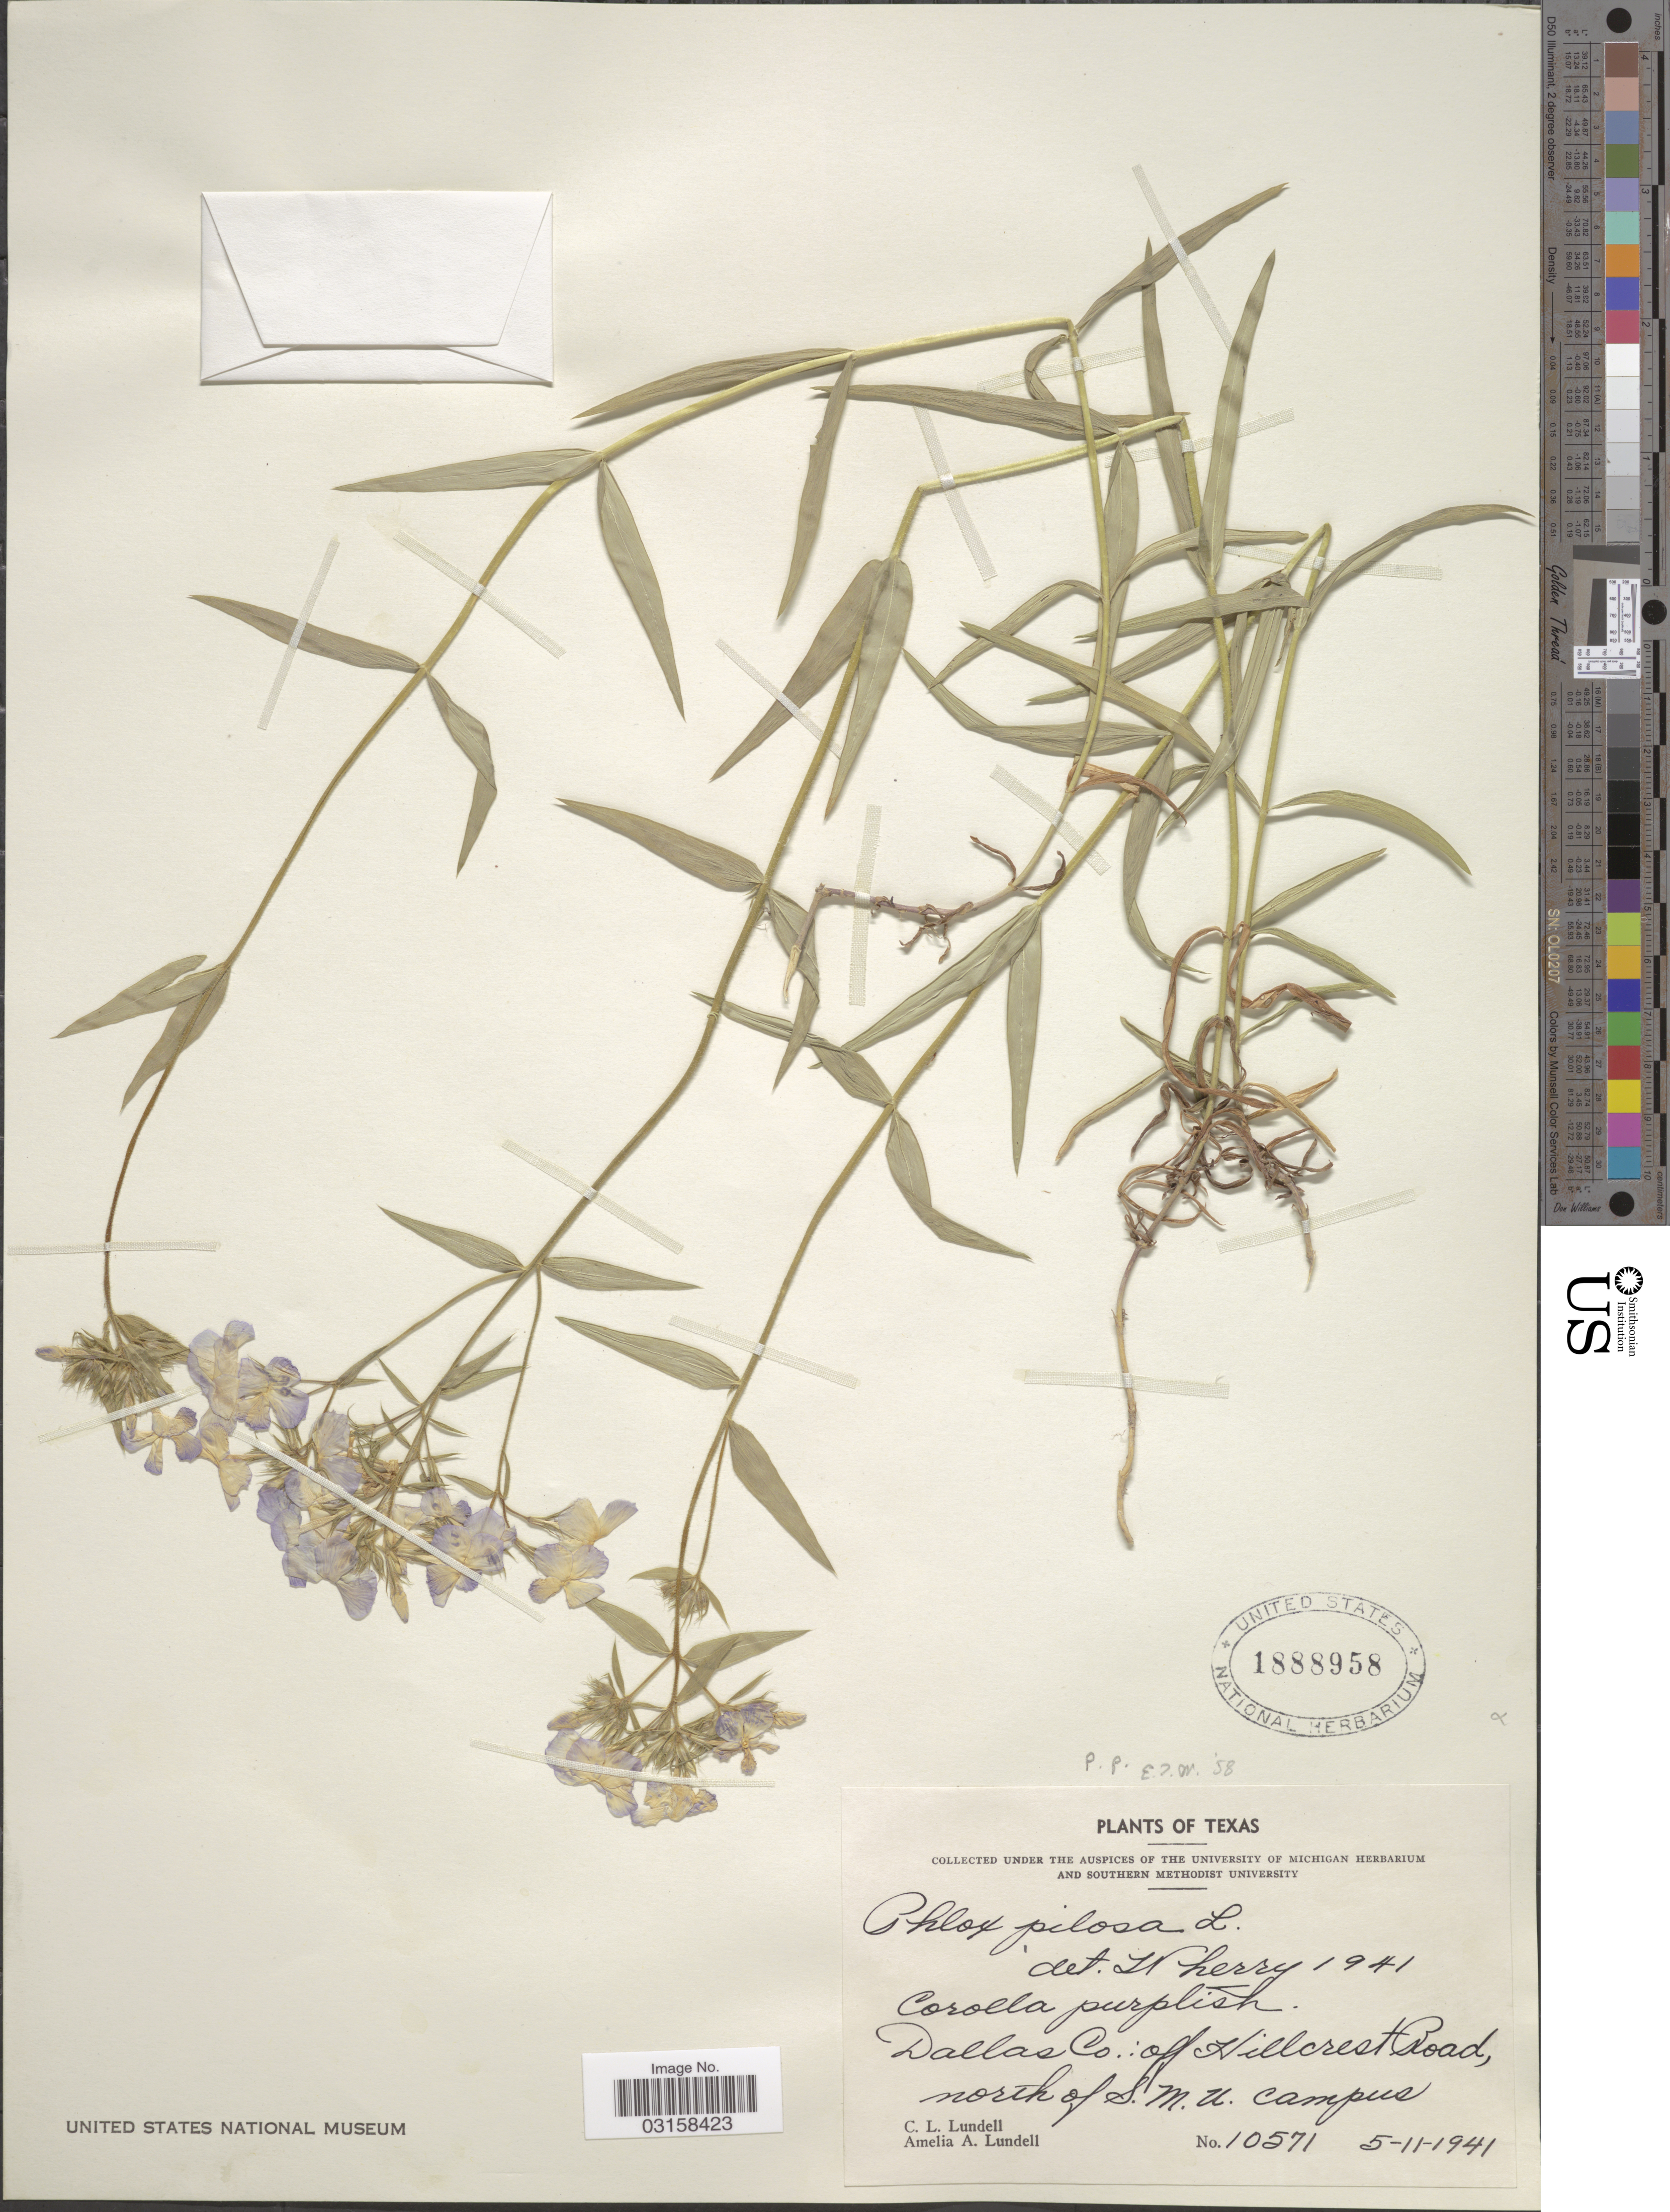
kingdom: Plantae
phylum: Tracheophyta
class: Magnoliopsida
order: Ericales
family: Polemoniaceae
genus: Phlox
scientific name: Phlox pilosa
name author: L.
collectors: C. L. Lundell & A. A. Lundell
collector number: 10571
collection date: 1941-05-11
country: United States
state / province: Texas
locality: Dallas Co.: Off Hillcrest Road, north of S. M. U. campus.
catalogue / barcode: US 1888958